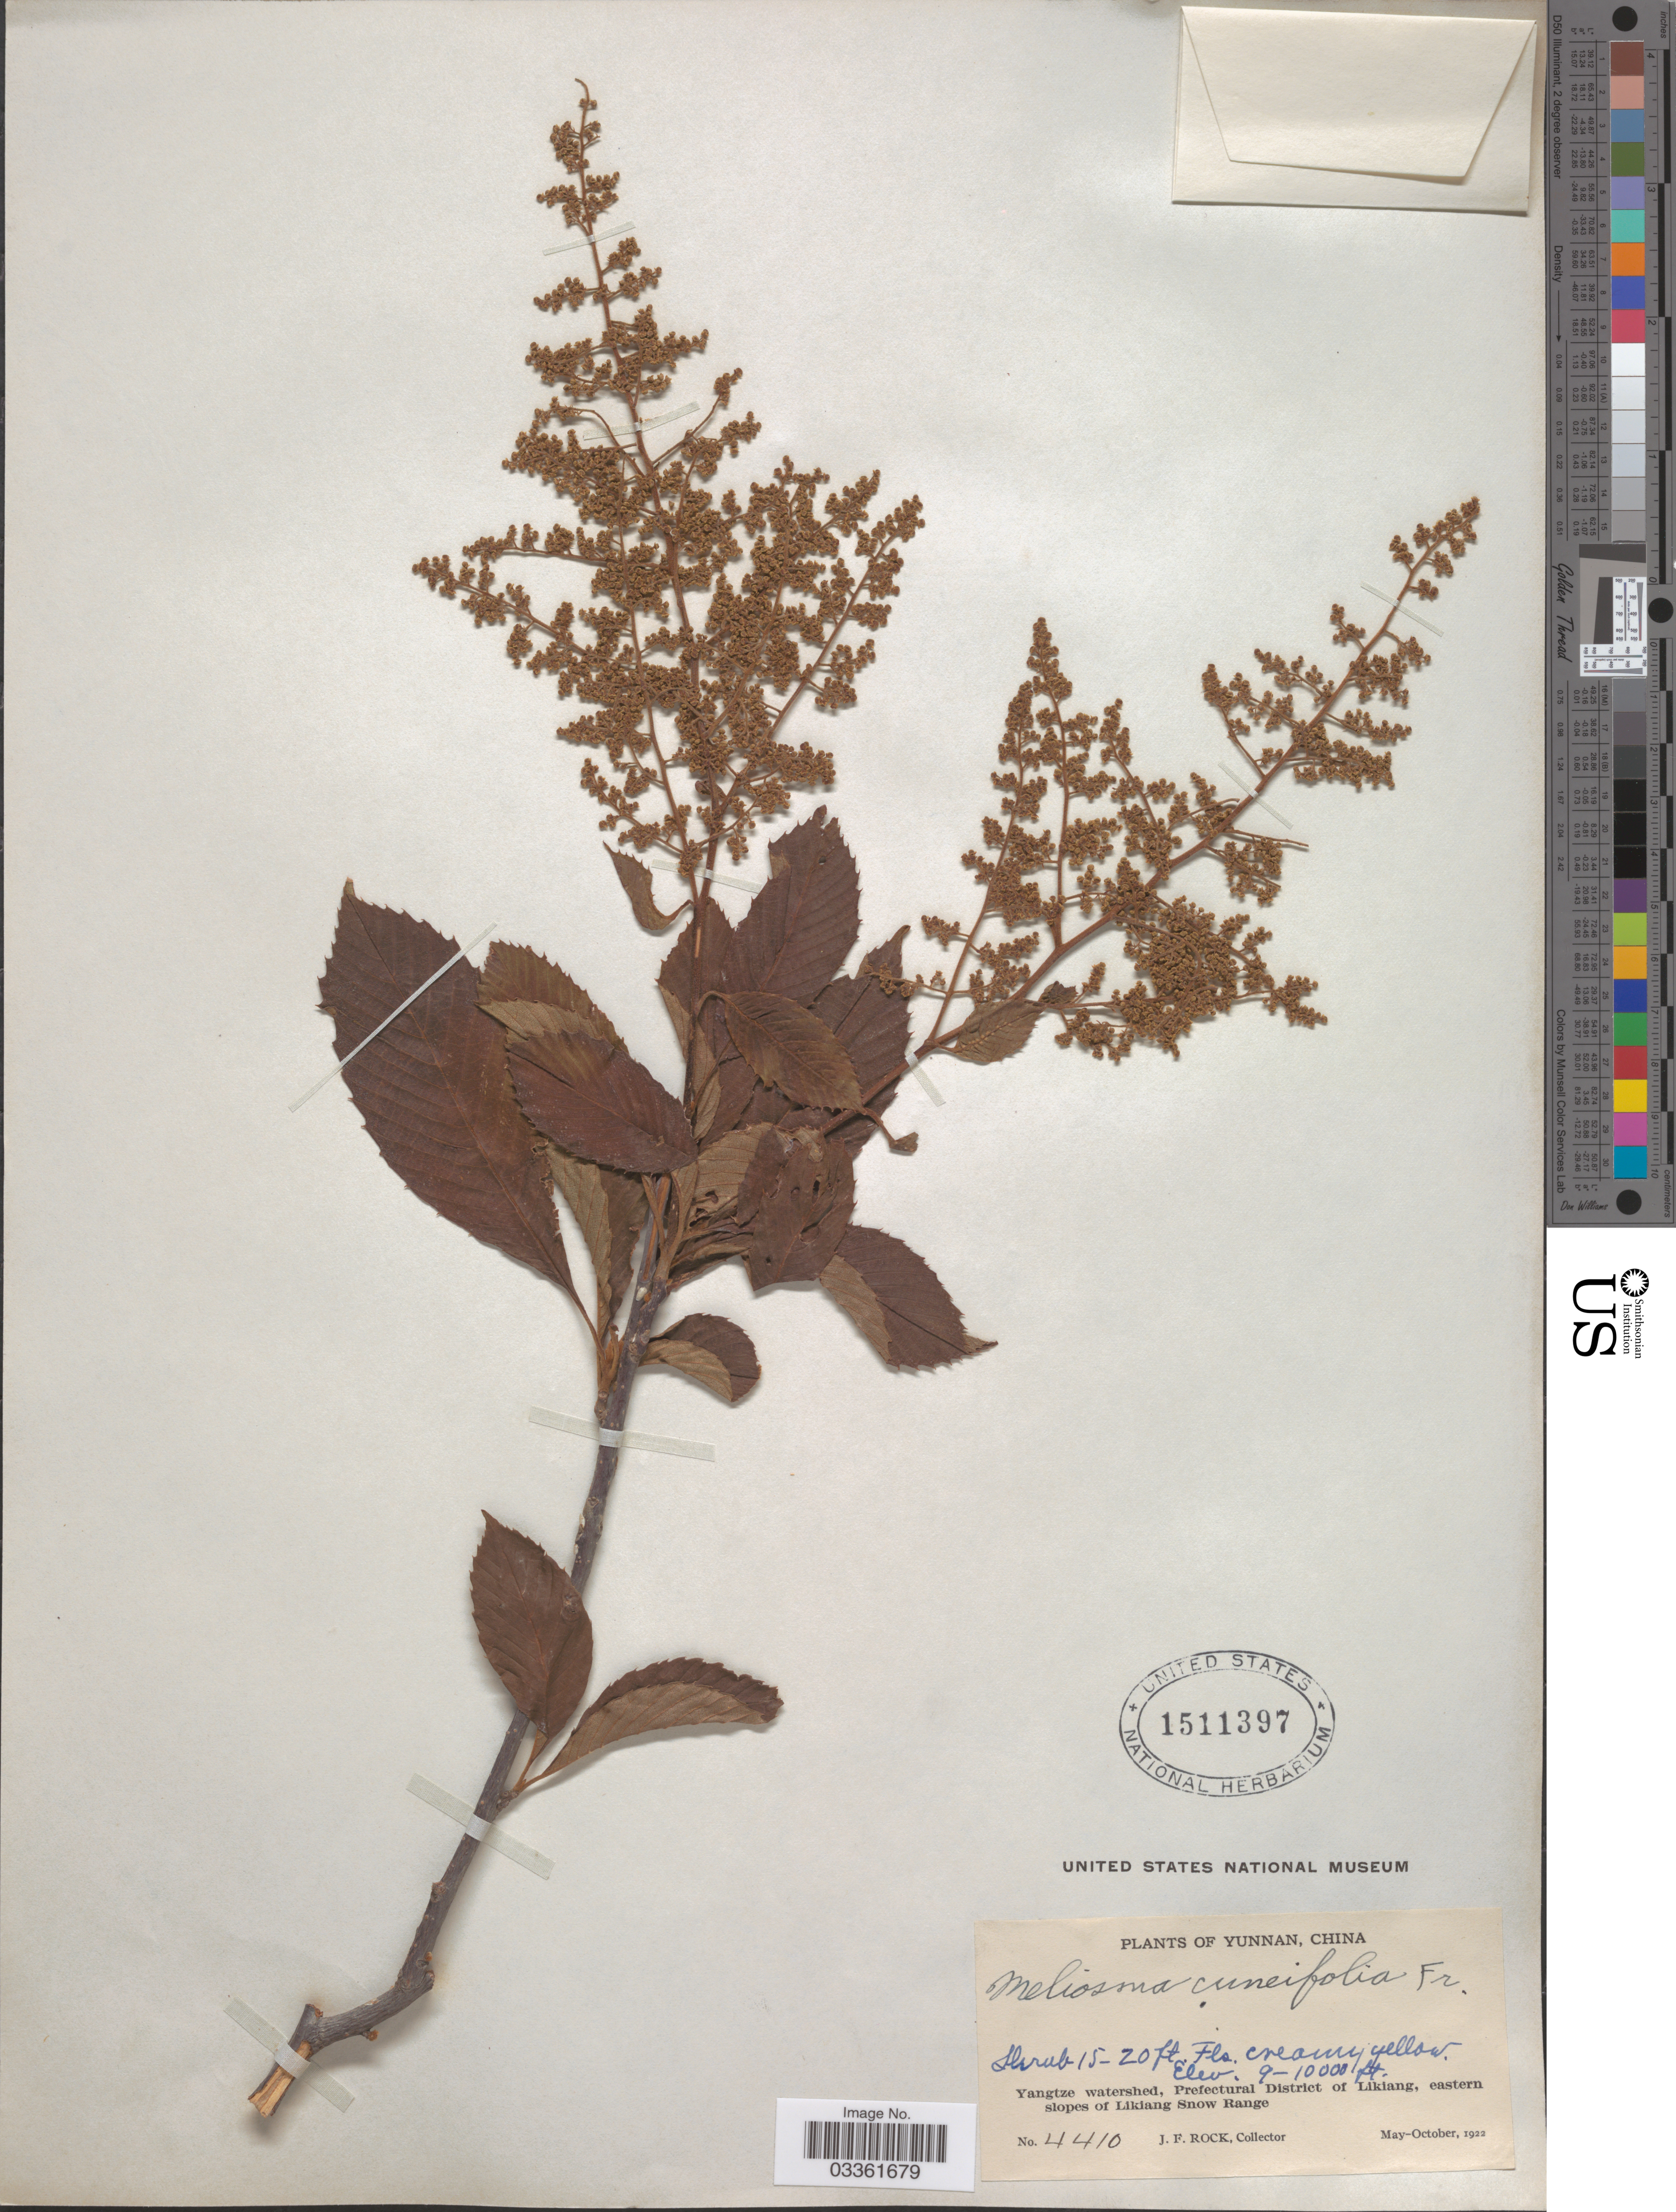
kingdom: Plantae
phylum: Tracheophyta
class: Magnoliopsida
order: Proteales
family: Sabiaceae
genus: Meliosma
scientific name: Meliosma cuneifolia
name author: Franch.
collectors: J. Rock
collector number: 4410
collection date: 1922-05/1922-10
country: China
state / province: Yunnan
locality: Yangtze watershed, Prefectural District of Likiang, eastern slopes of Likiang Snow Range.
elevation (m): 2743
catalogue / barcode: US 1511397